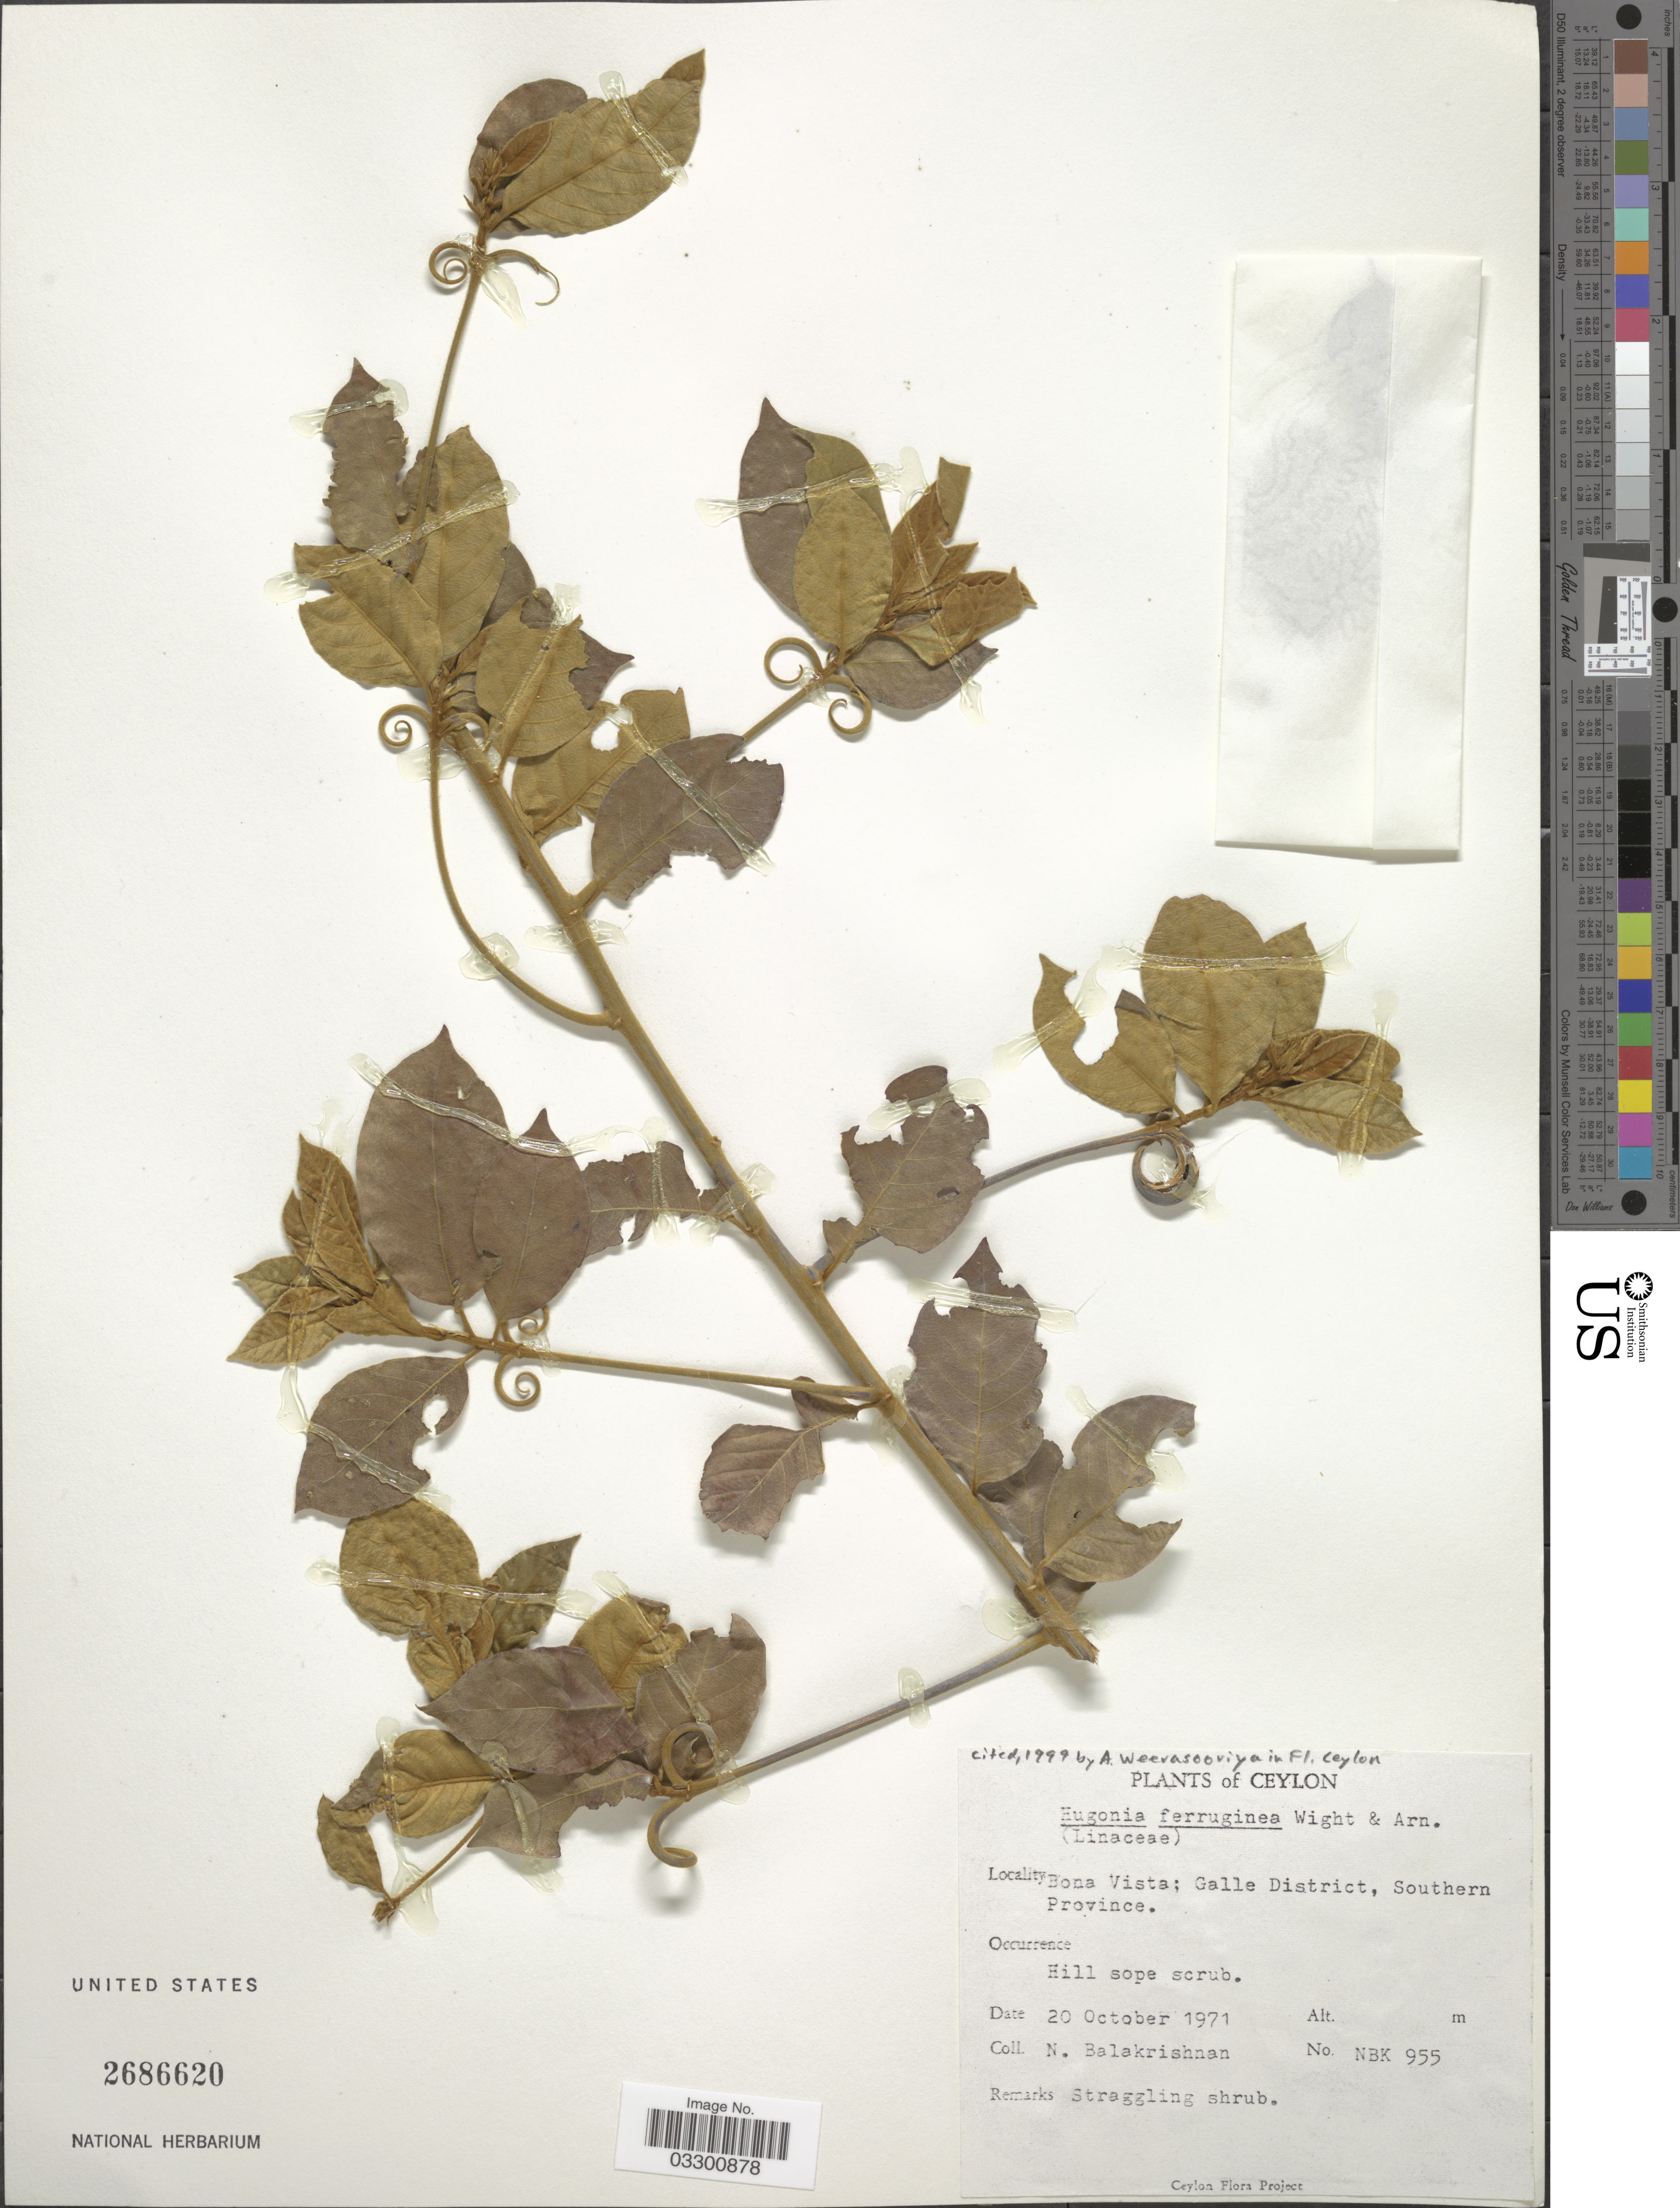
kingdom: Plantae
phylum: Tracheophyta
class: Magnoliopsida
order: Malpighiales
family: Linaceae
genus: Hugonia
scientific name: Hugonia ferruginea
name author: Wight & Arn.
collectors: N. Balakrishnan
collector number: NBK955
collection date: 1971-10-20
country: Sri Lanka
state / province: Southern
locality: Ceylon, Bona Vista; Galle District.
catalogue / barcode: US 2686620